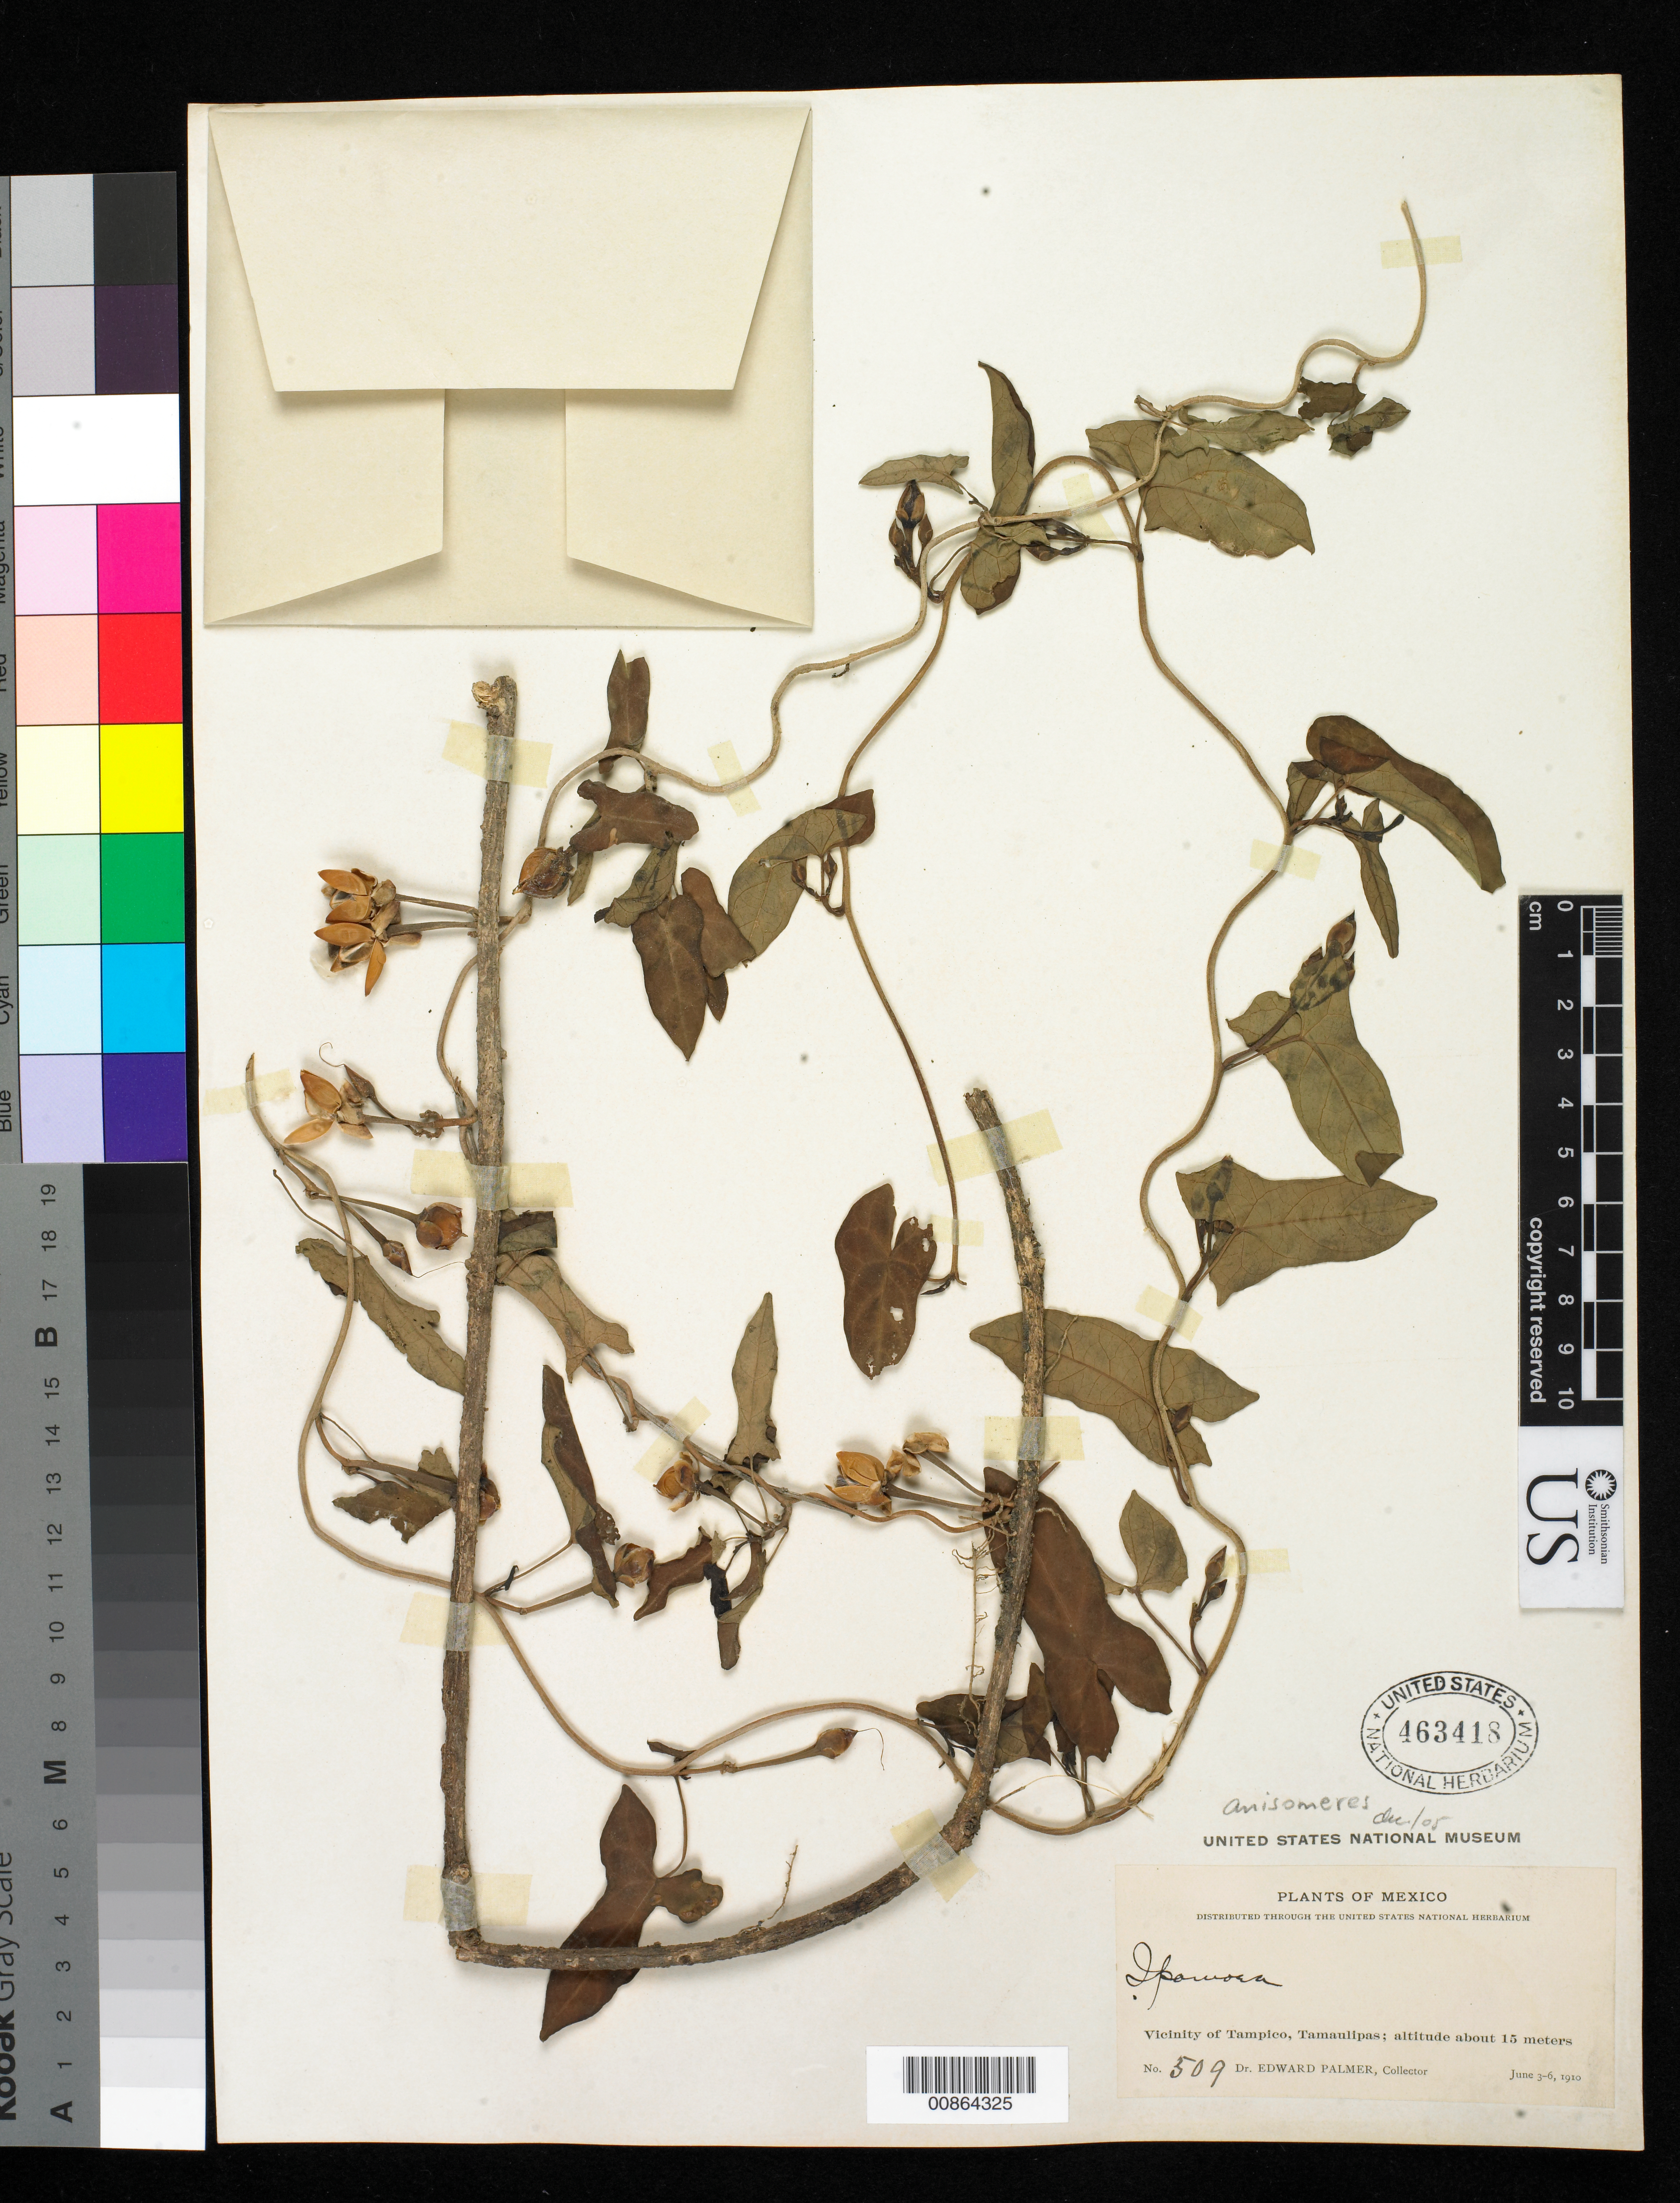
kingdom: Plantae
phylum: Tracheophyta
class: Magnoliopsida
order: Solanales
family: Convolvulaceae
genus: Ipomoea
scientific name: Ipomoea anisomeres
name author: B.L. Rob. & Bartlett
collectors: E. Palmer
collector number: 509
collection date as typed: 03 Jun 1910 to 06 Jun 1910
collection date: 1910-06-03/1910-06-06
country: Mexico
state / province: Tamaulipas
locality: Vicinity of Tampico, Tamaulipas.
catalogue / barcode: US 463418